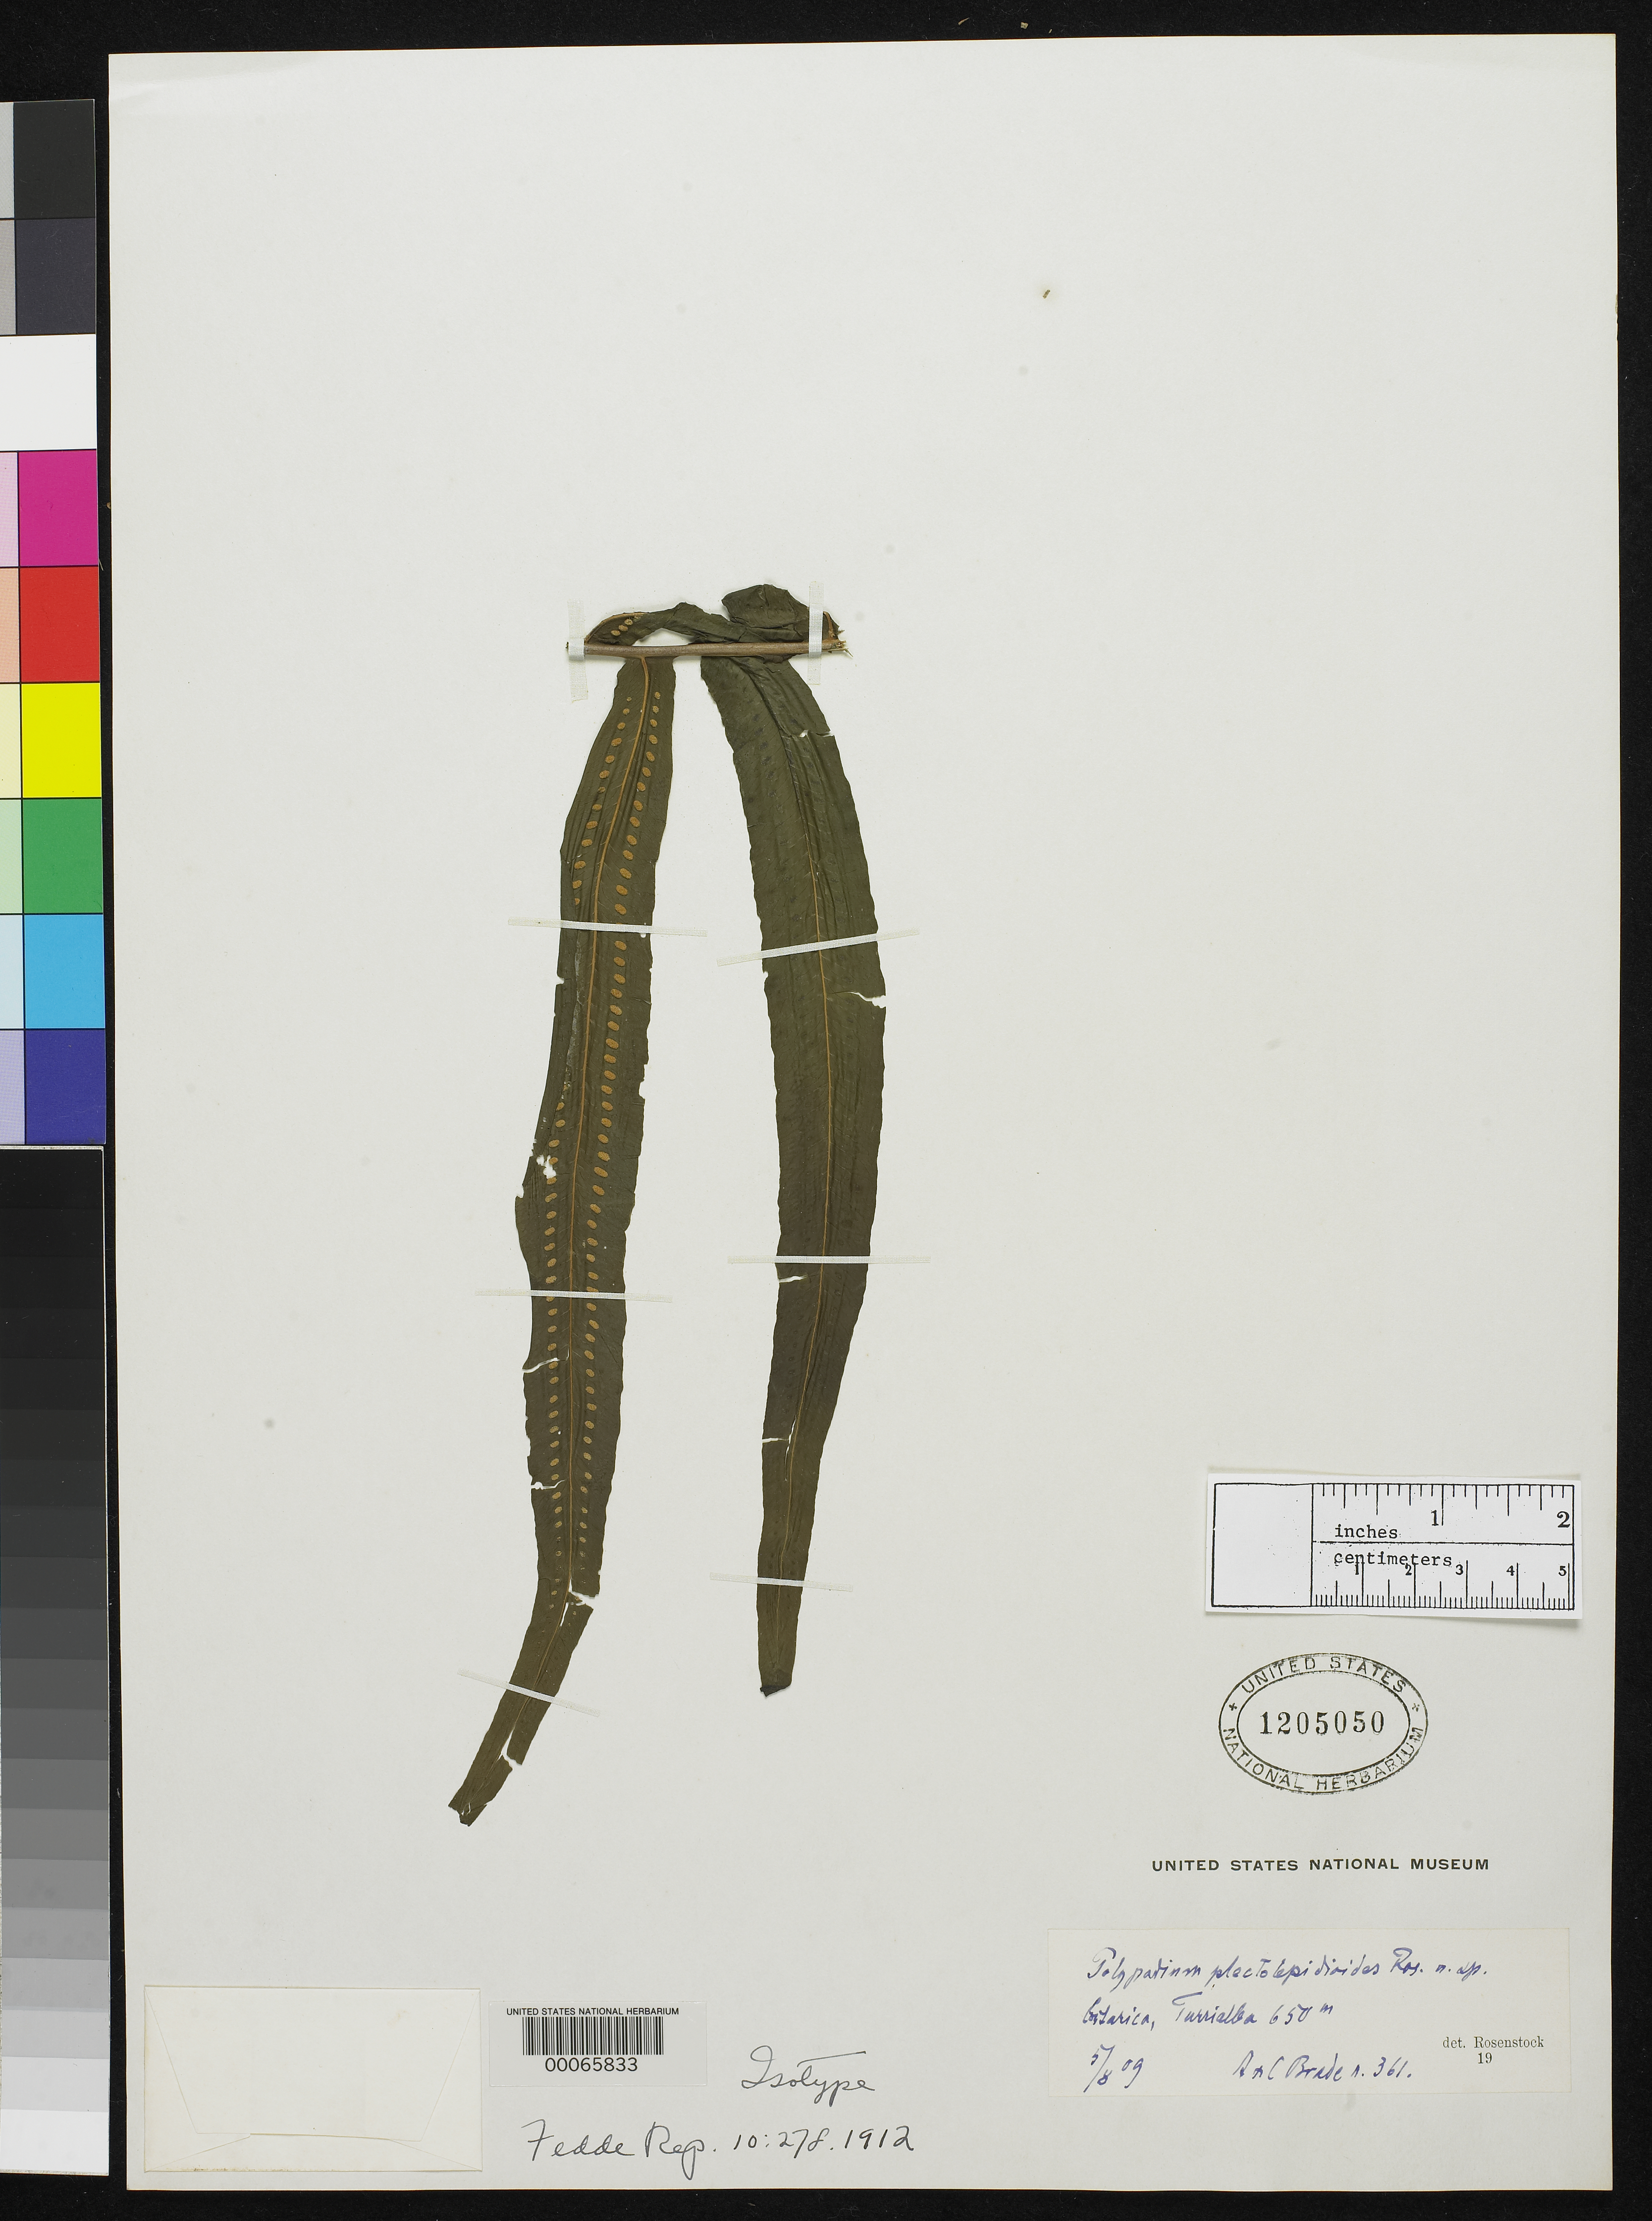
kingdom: Plantae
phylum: Tracheophyta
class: Polypodiopsida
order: Polypodiales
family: Polypodiaceae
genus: Polypodium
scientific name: Polypodium plectolepidioides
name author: Rosenst.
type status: Isotype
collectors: A. Brade & A. C. Brade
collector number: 361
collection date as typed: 05 Aug 1909 to 07 Aug 1909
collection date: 1909-08-05/1909-08-07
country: Costa Rica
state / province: Cartago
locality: Turrialba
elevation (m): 650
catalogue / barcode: US 1205050